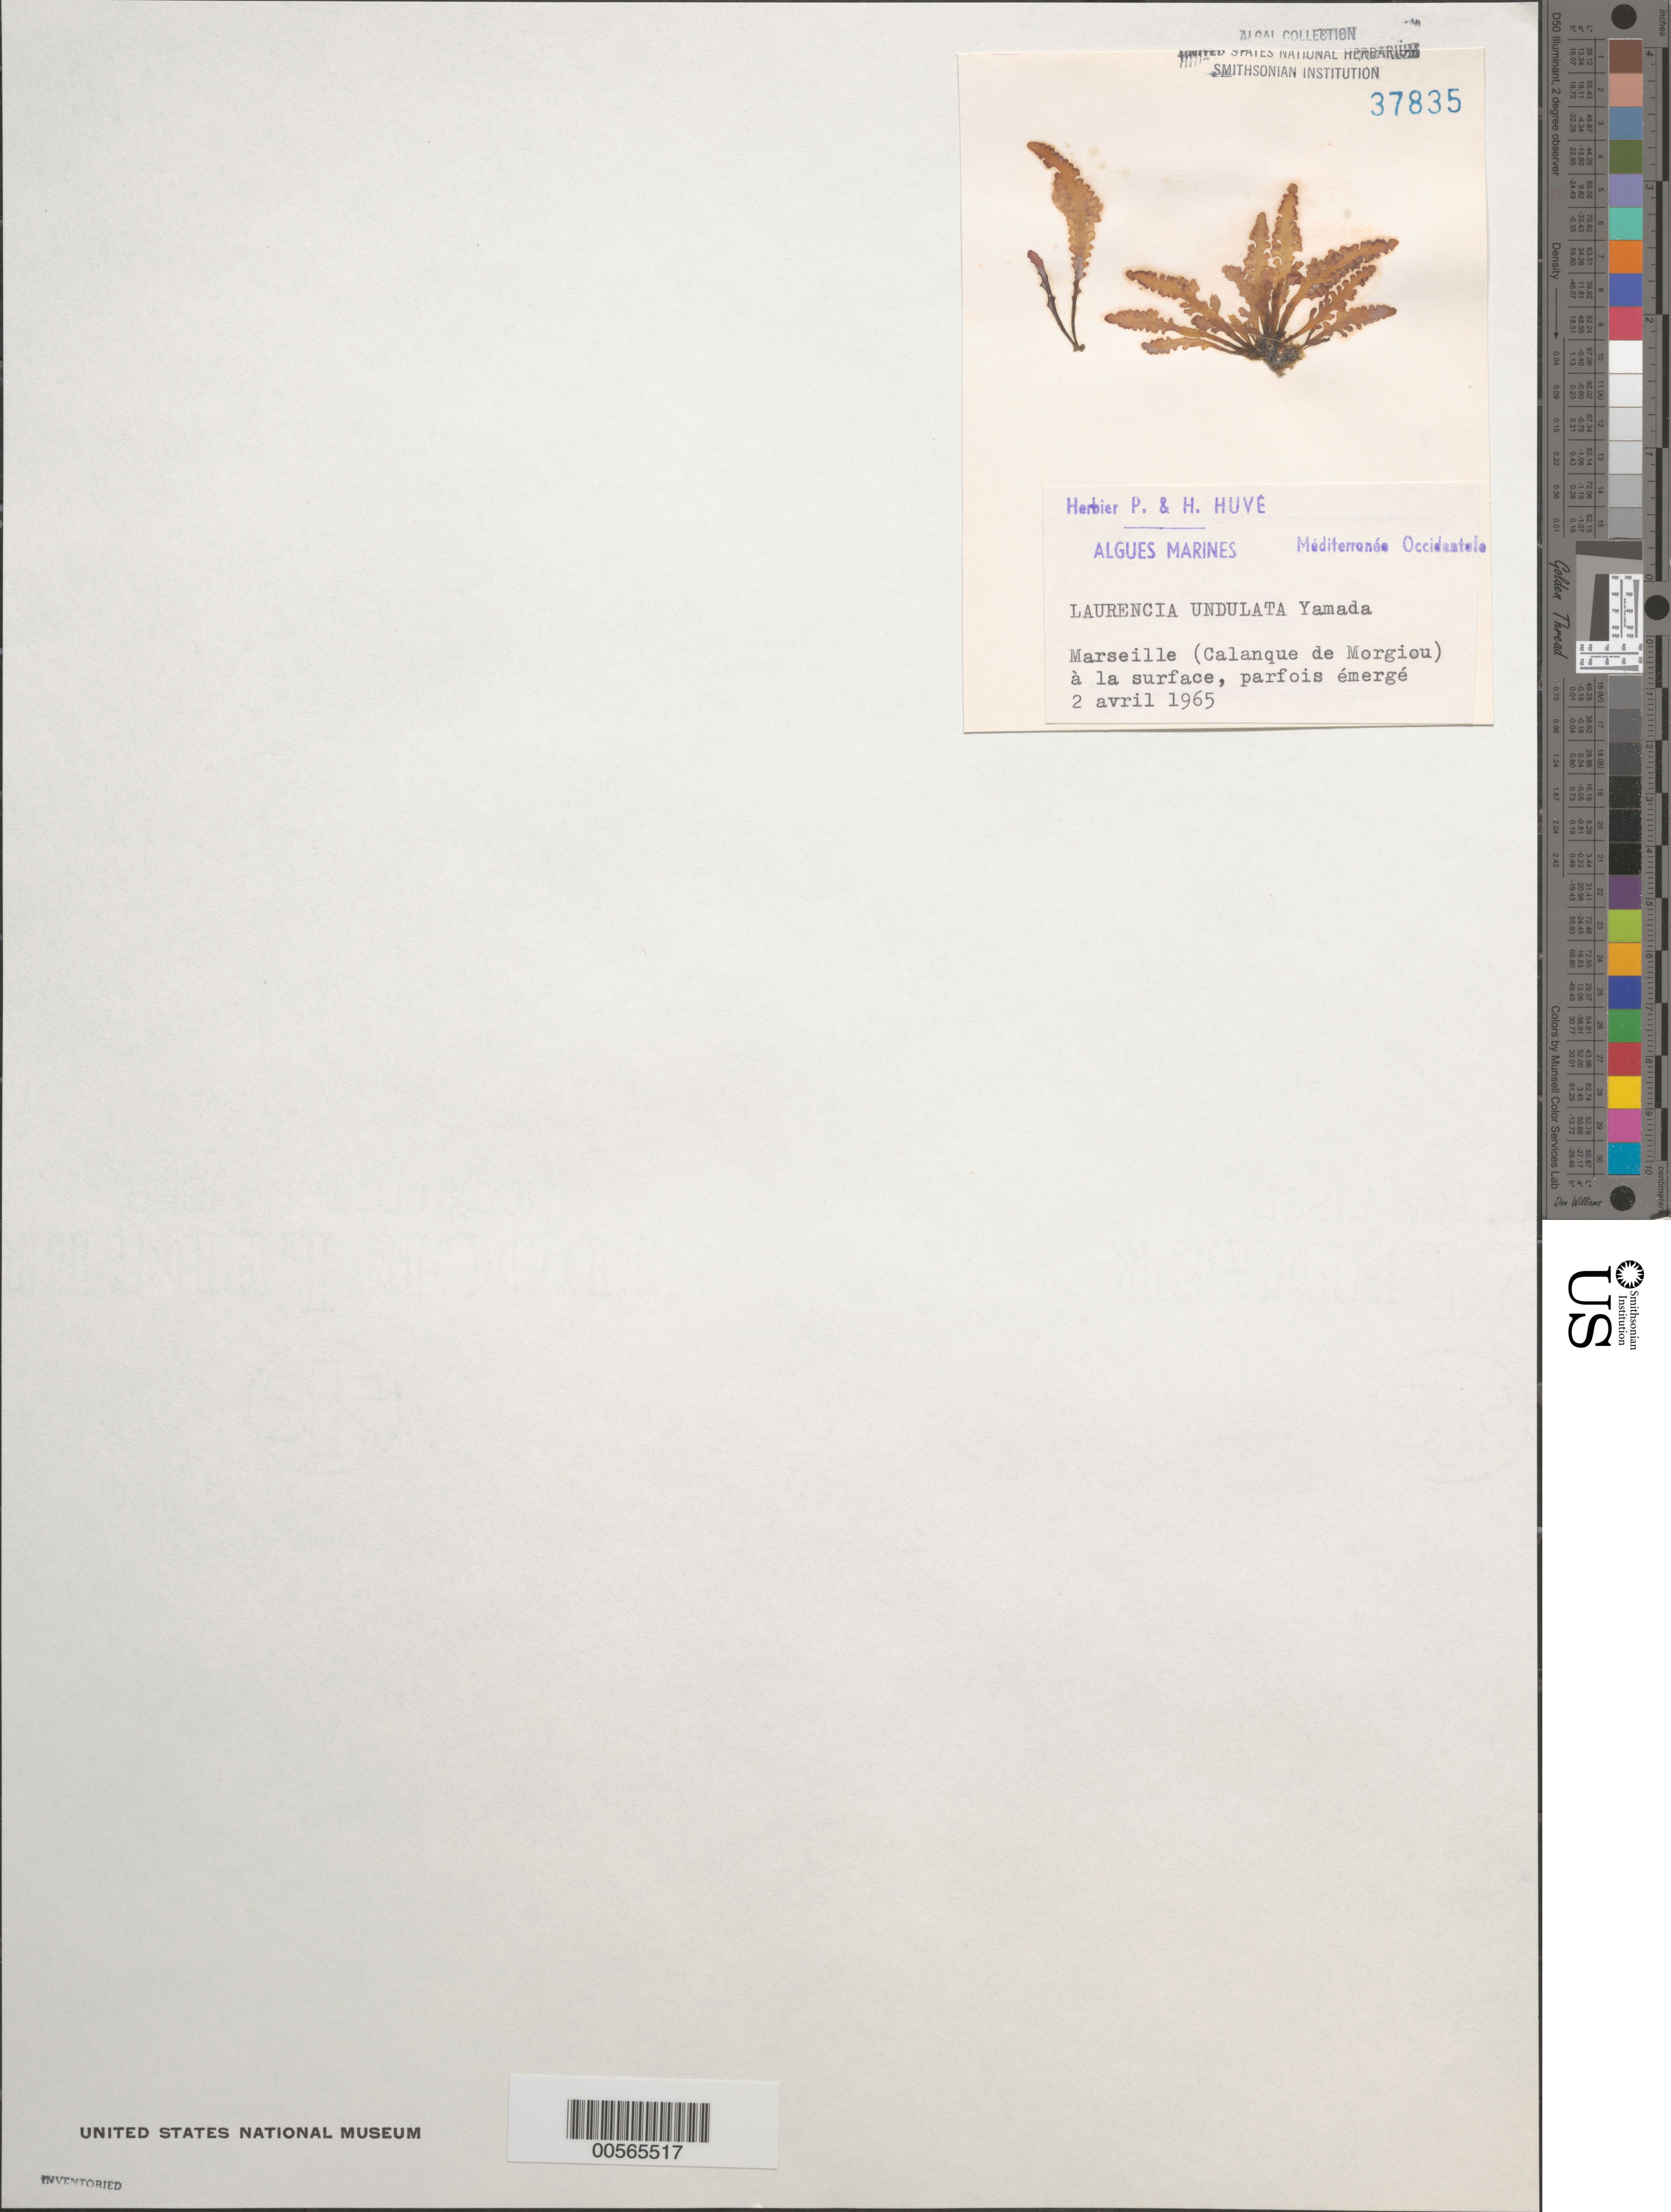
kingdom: Plantae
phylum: Rhodophyta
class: Florideophyceae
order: Ceramiales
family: Rhodomelaceae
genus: Laurencia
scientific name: Laurencia undulata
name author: Yamada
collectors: P. Huve & H. Huve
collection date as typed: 02 Apr 1965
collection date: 1965-04-02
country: France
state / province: Provence-Alpes-Côte d'Azur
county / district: Bouches-du-Rhône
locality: Calanque de Morgiou, Marseille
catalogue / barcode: US 37835